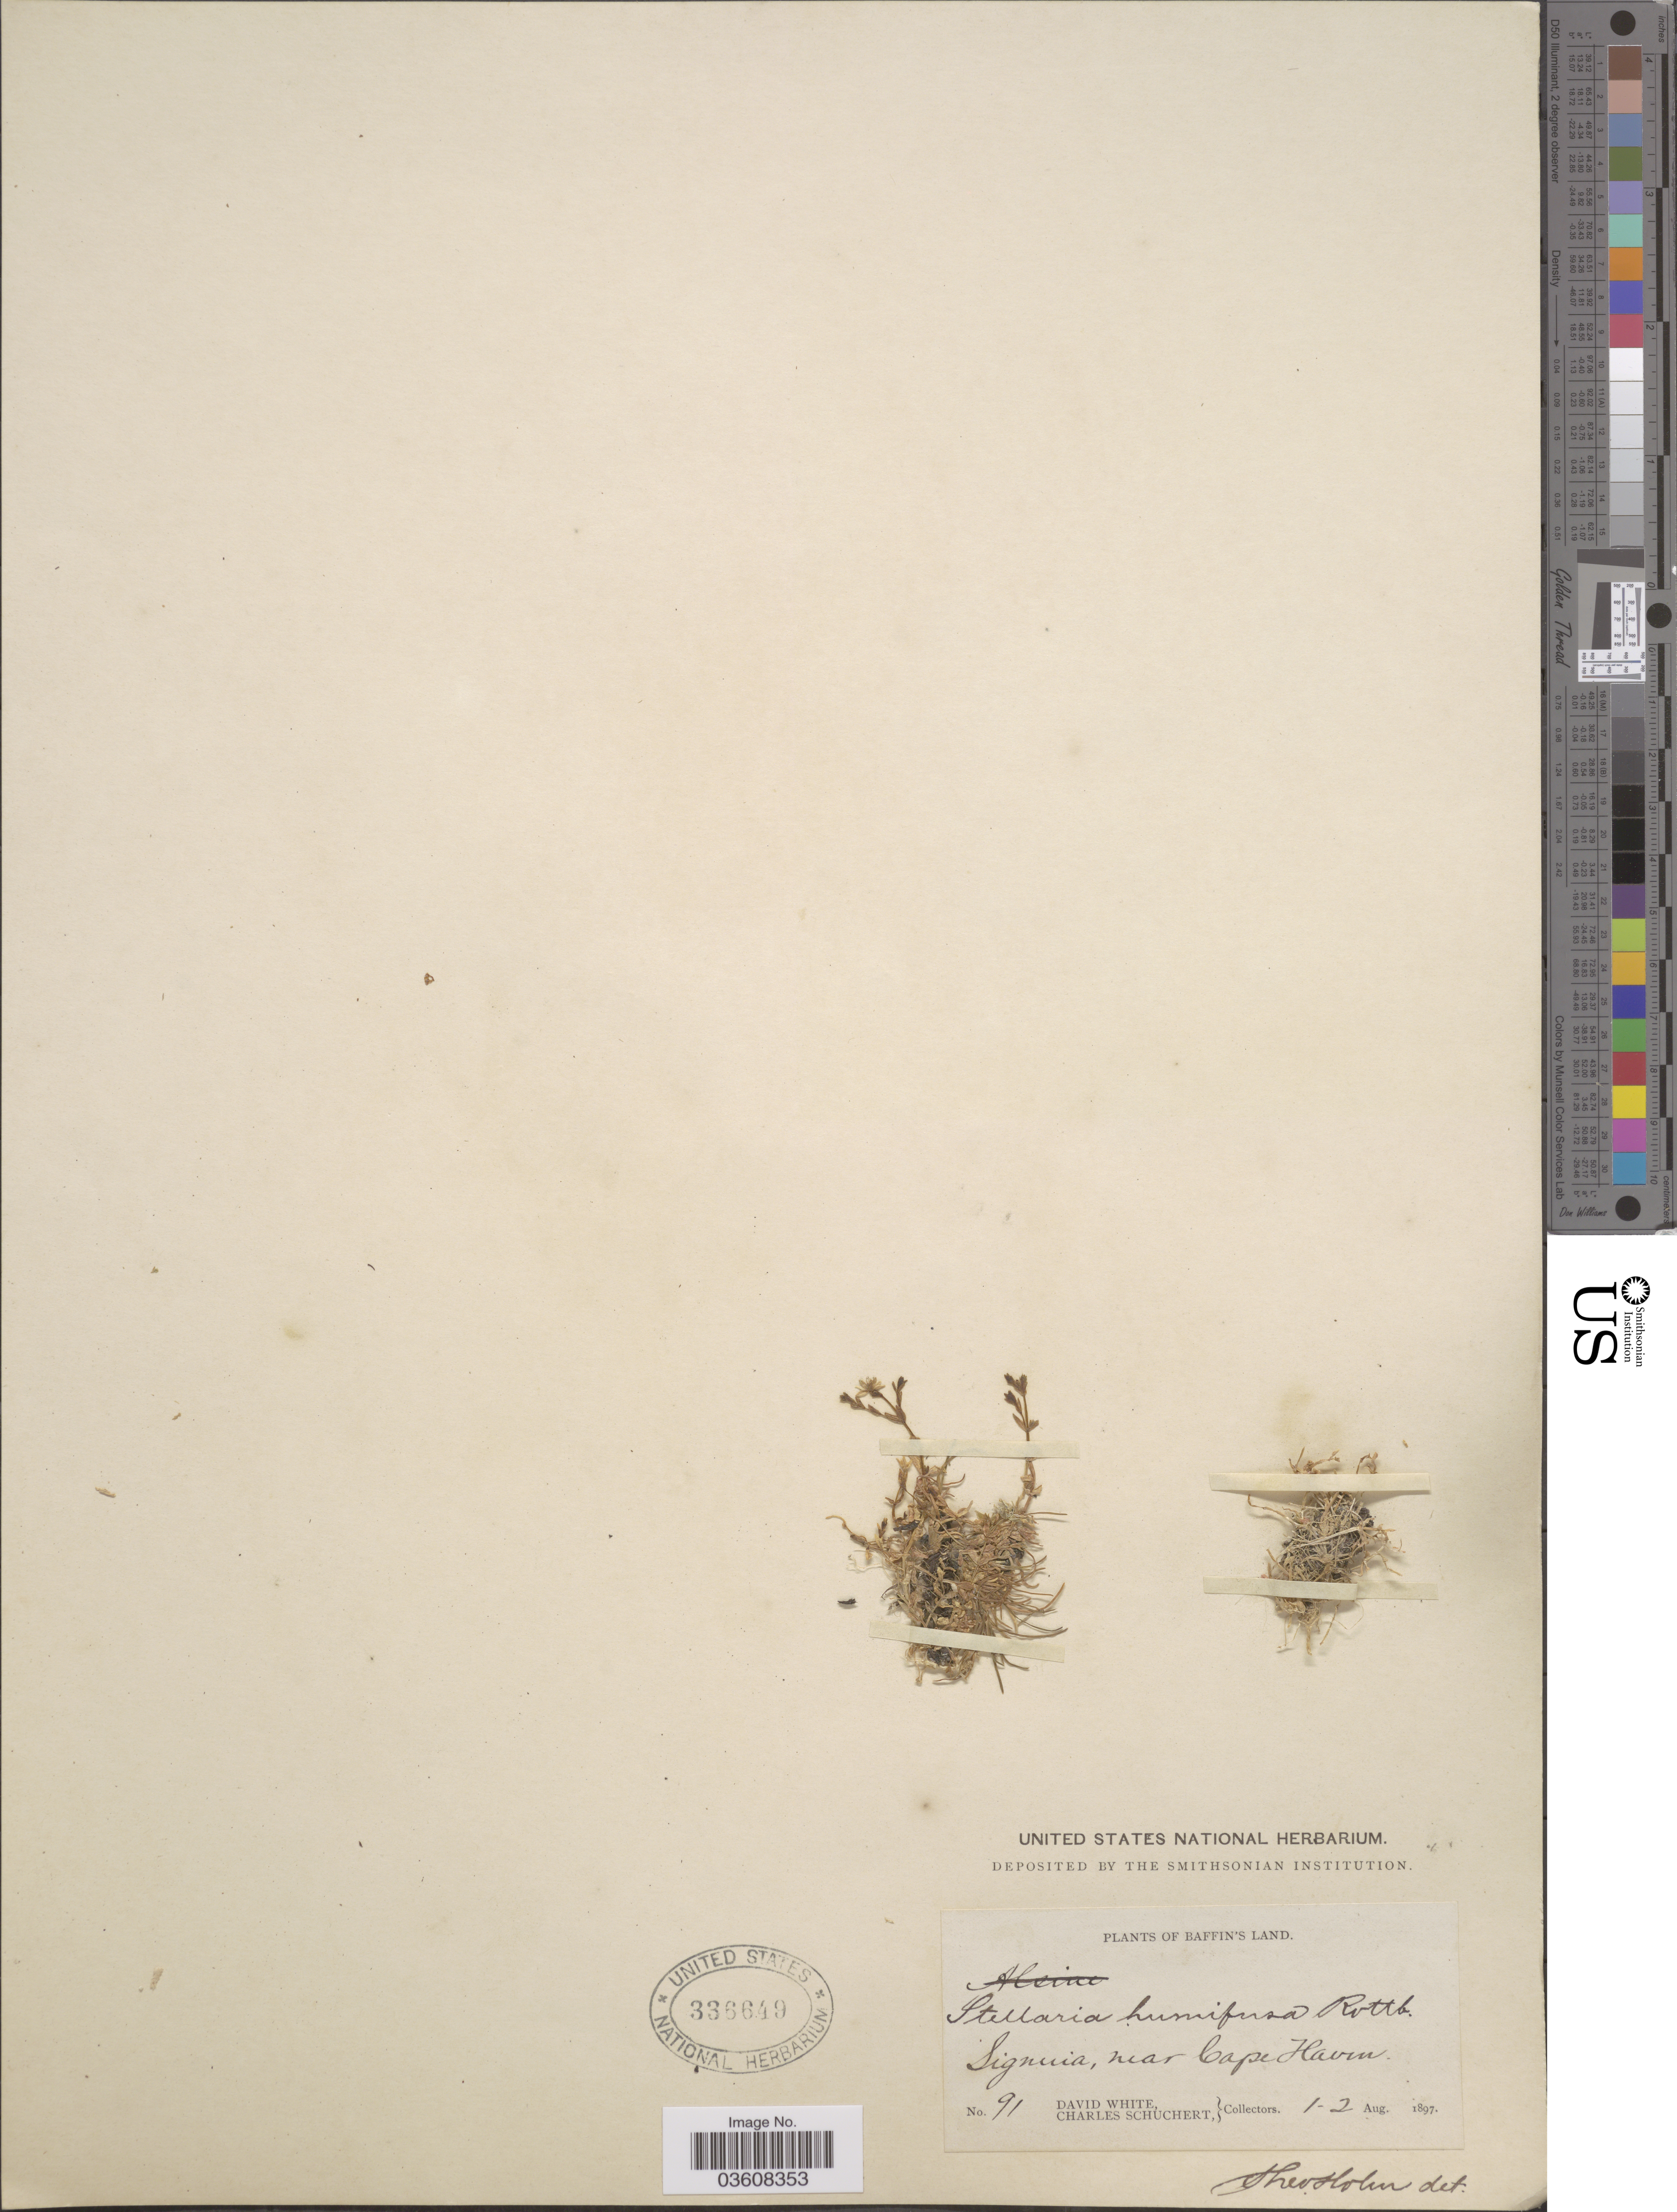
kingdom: Plantae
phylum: Tracheophyta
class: Magnoliopsida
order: Caryophyllales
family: Caryophyllaceae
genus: Stellaria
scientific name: Stellaria humifusa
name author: Rottb.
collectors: D. White & C. Schuchert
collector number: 91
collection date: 1897-08-01/1897-08-02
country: Canada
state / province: Nunavut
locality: Baffin's Land. Signuia, near Cape Haven.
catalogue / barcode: US 336649